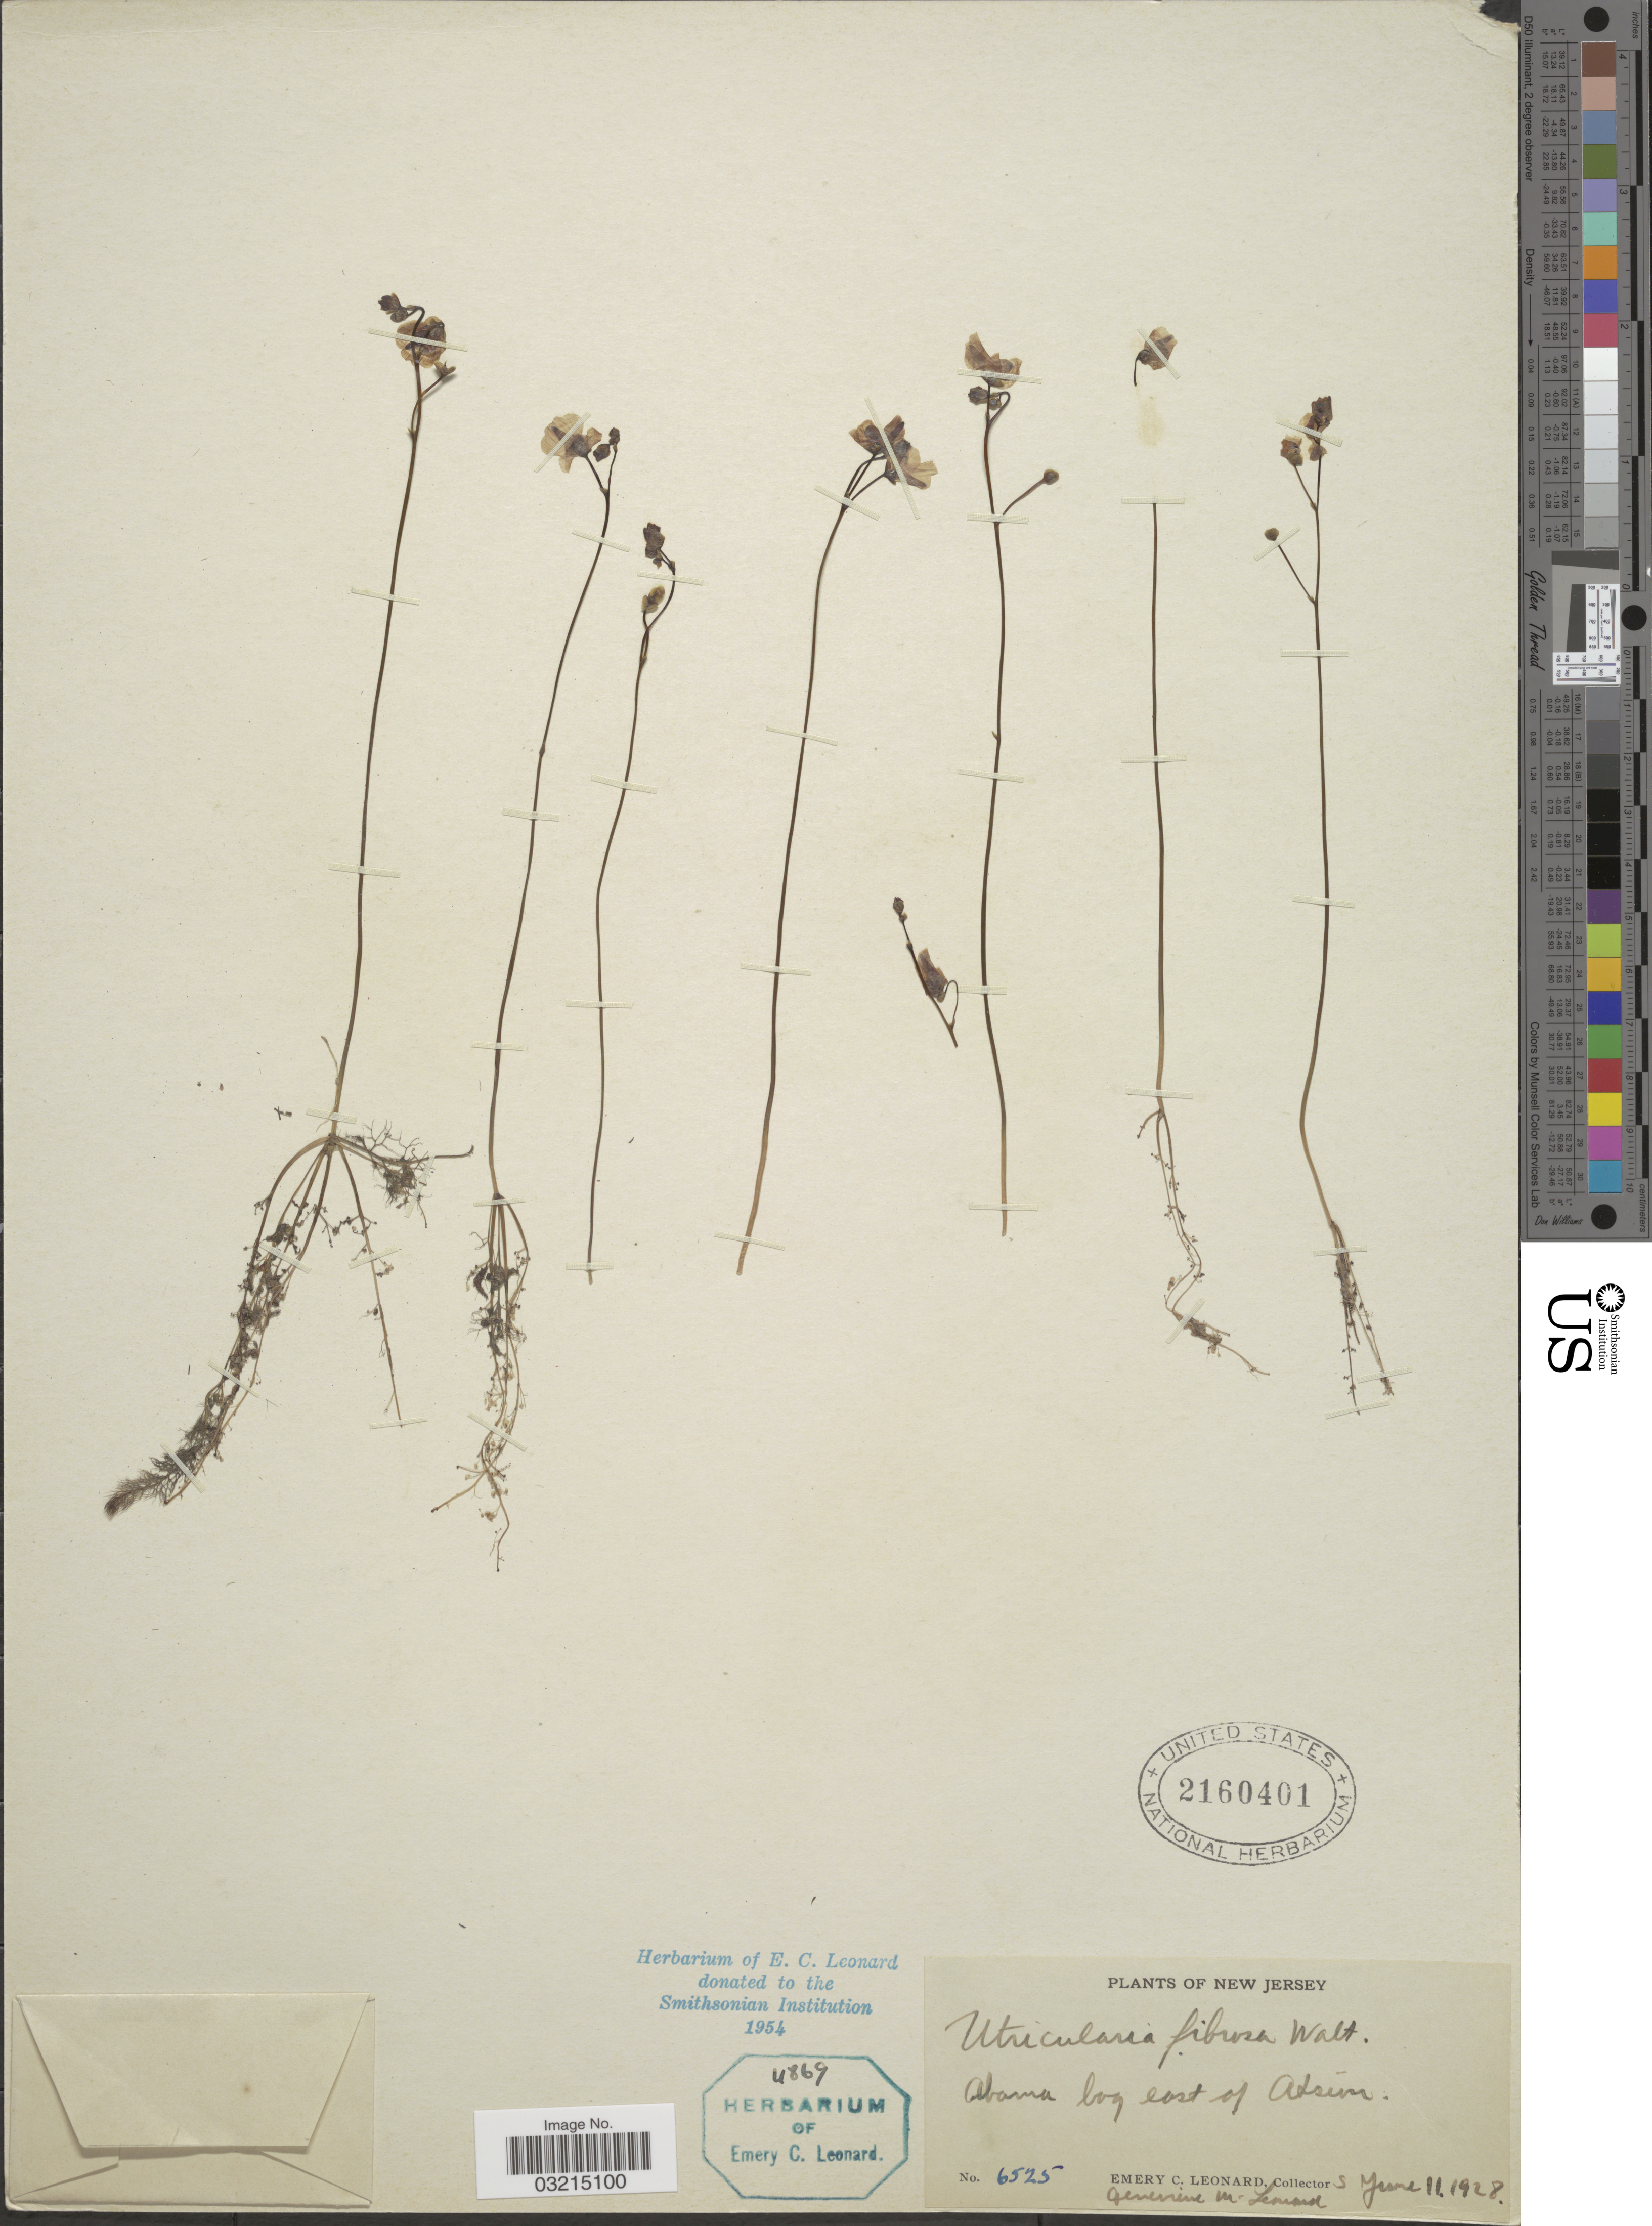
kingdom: Plantae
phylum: Tracheophyta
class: Magnoliopsida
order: Lamiales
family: Lentibulariaceae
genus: Utricularia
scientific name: Utricularia gibba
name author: L.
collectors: E. C. Leonard & G. M. Leonard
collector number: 6525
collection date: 1928-06-11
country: United States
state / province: New Jersey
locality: Abama [interpreted] bog east of Atsion.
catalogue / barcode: US 2160401